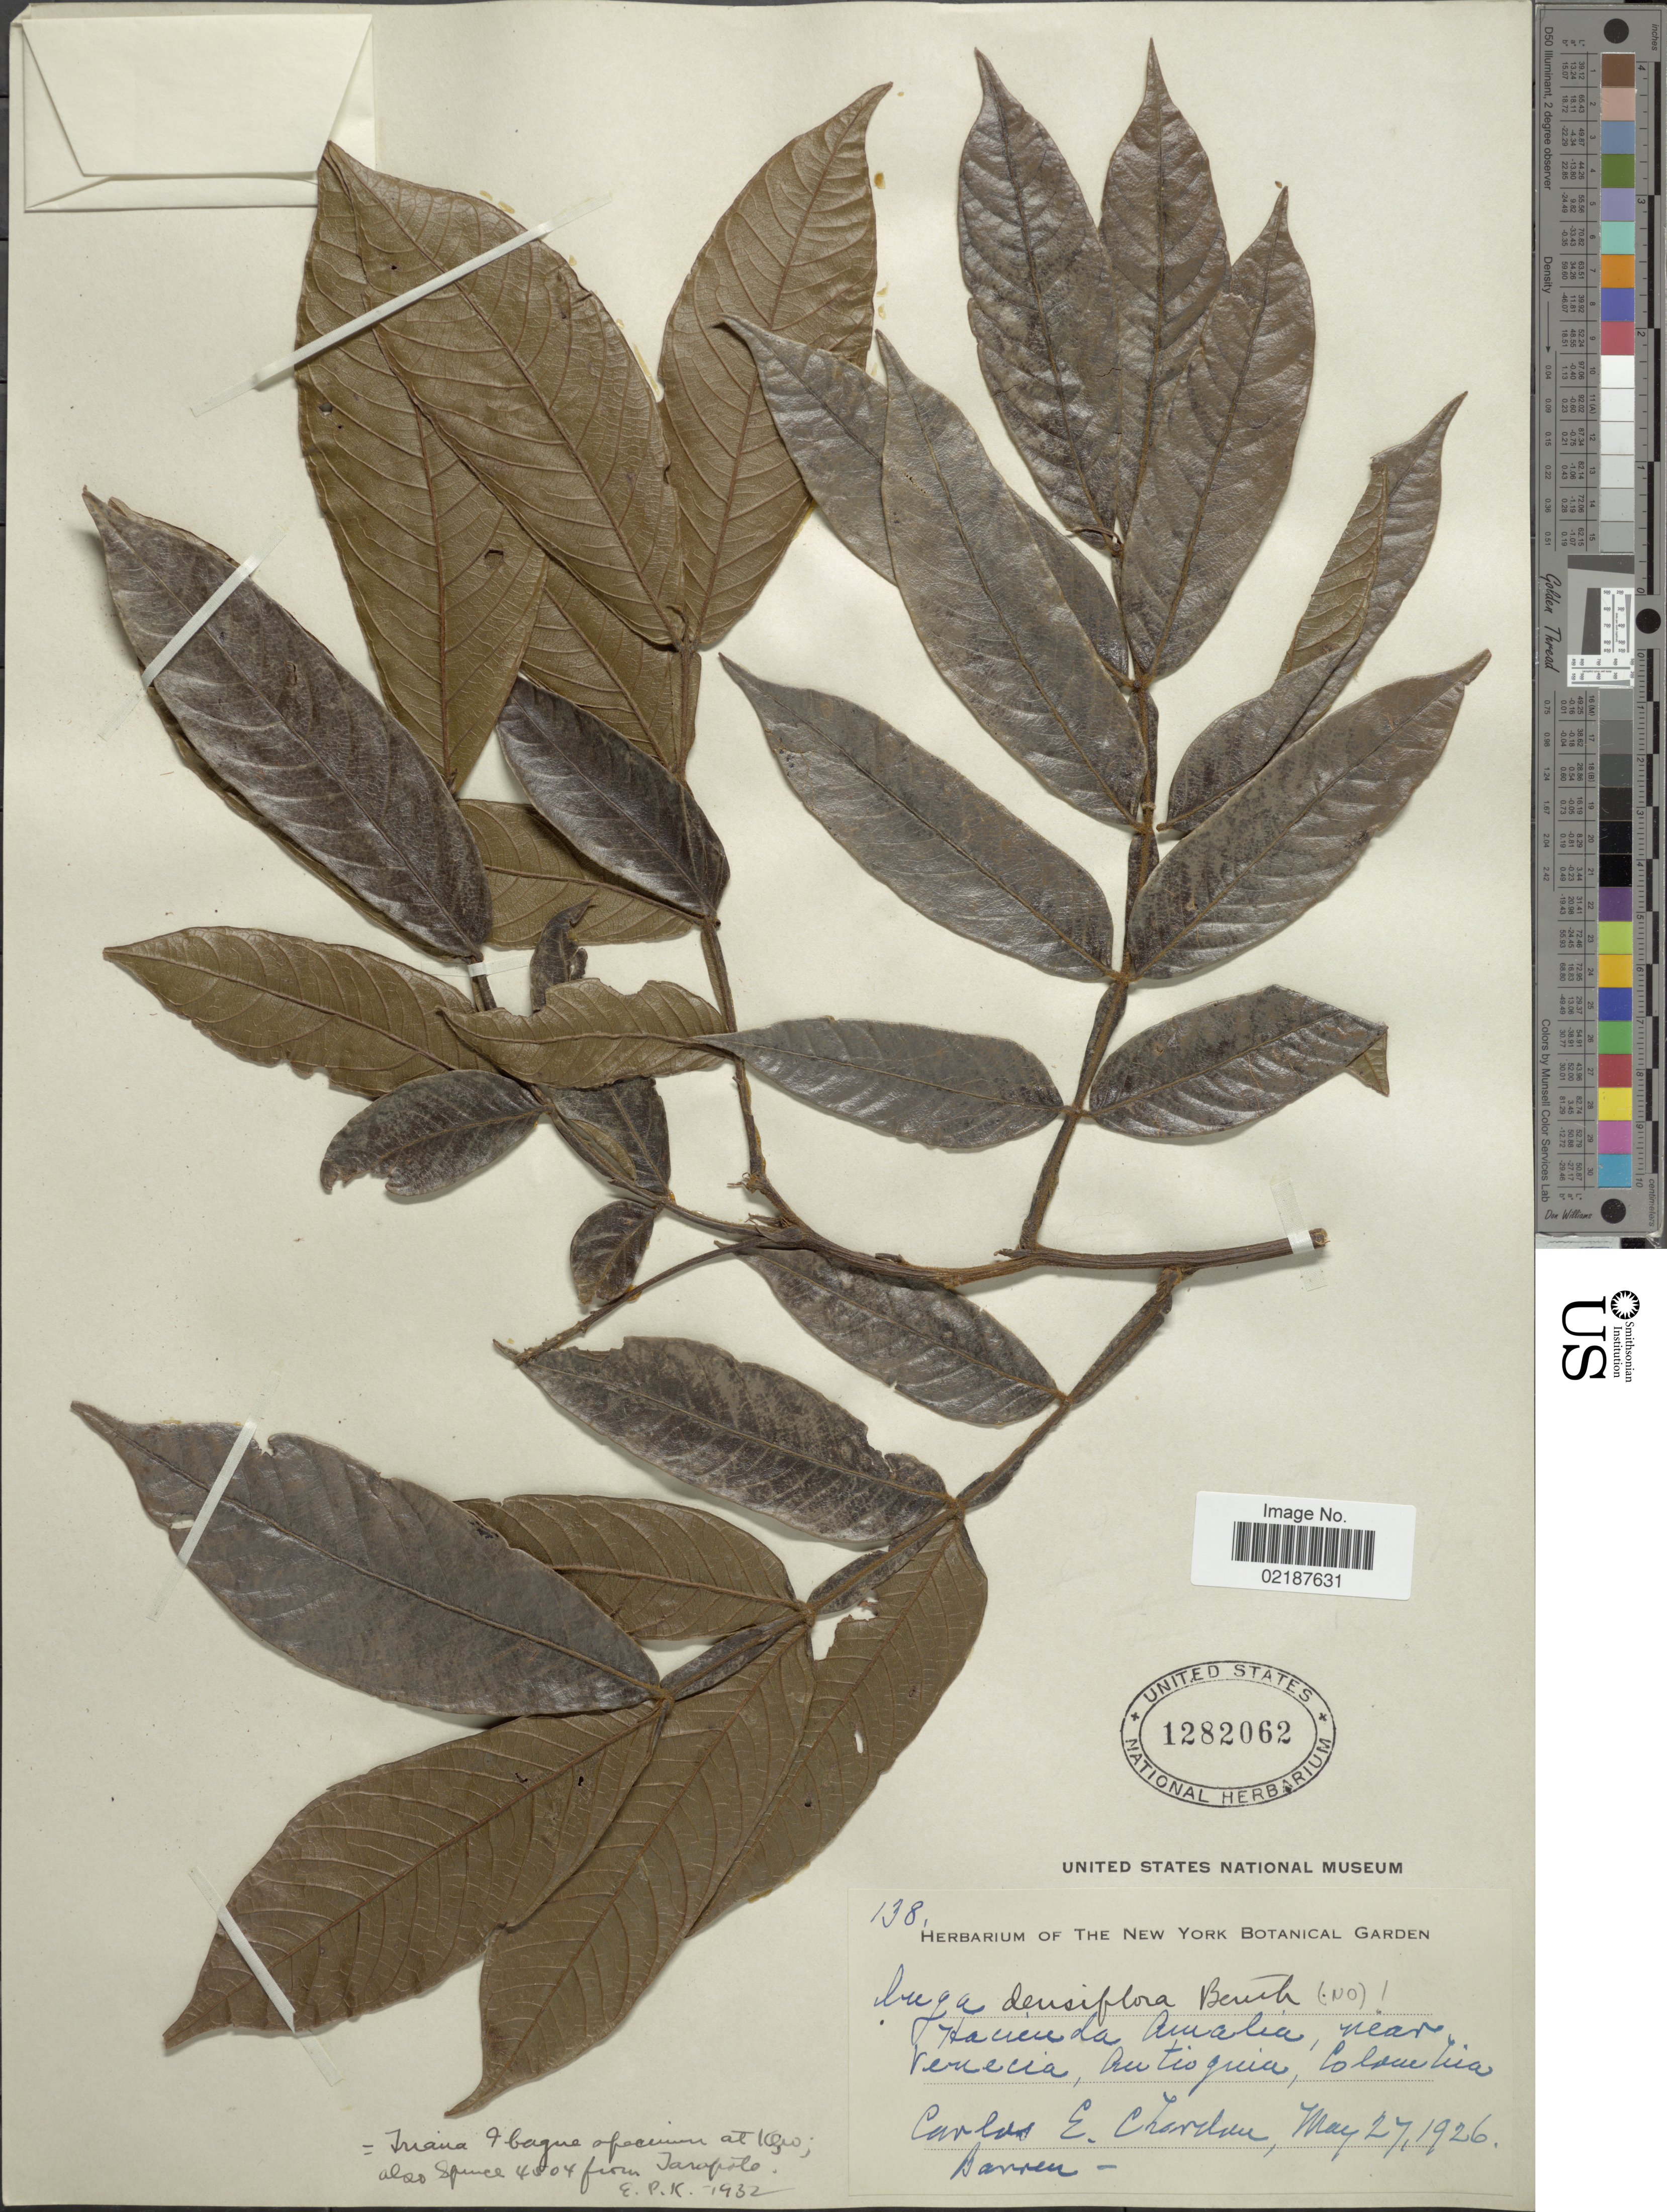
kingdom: Plantae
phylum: Tracheophyta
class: Magnoliopsida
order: Fabales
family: Fabaceae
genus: Inga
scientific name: Inga densiflora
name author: Benth.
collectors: C. E. Chardón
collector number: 138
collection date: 1926-05-27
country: Colombia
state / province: Antioquia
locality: Hacienda Amalia, near Venecia, Antioquia, Colombia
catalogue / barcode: US 1282062